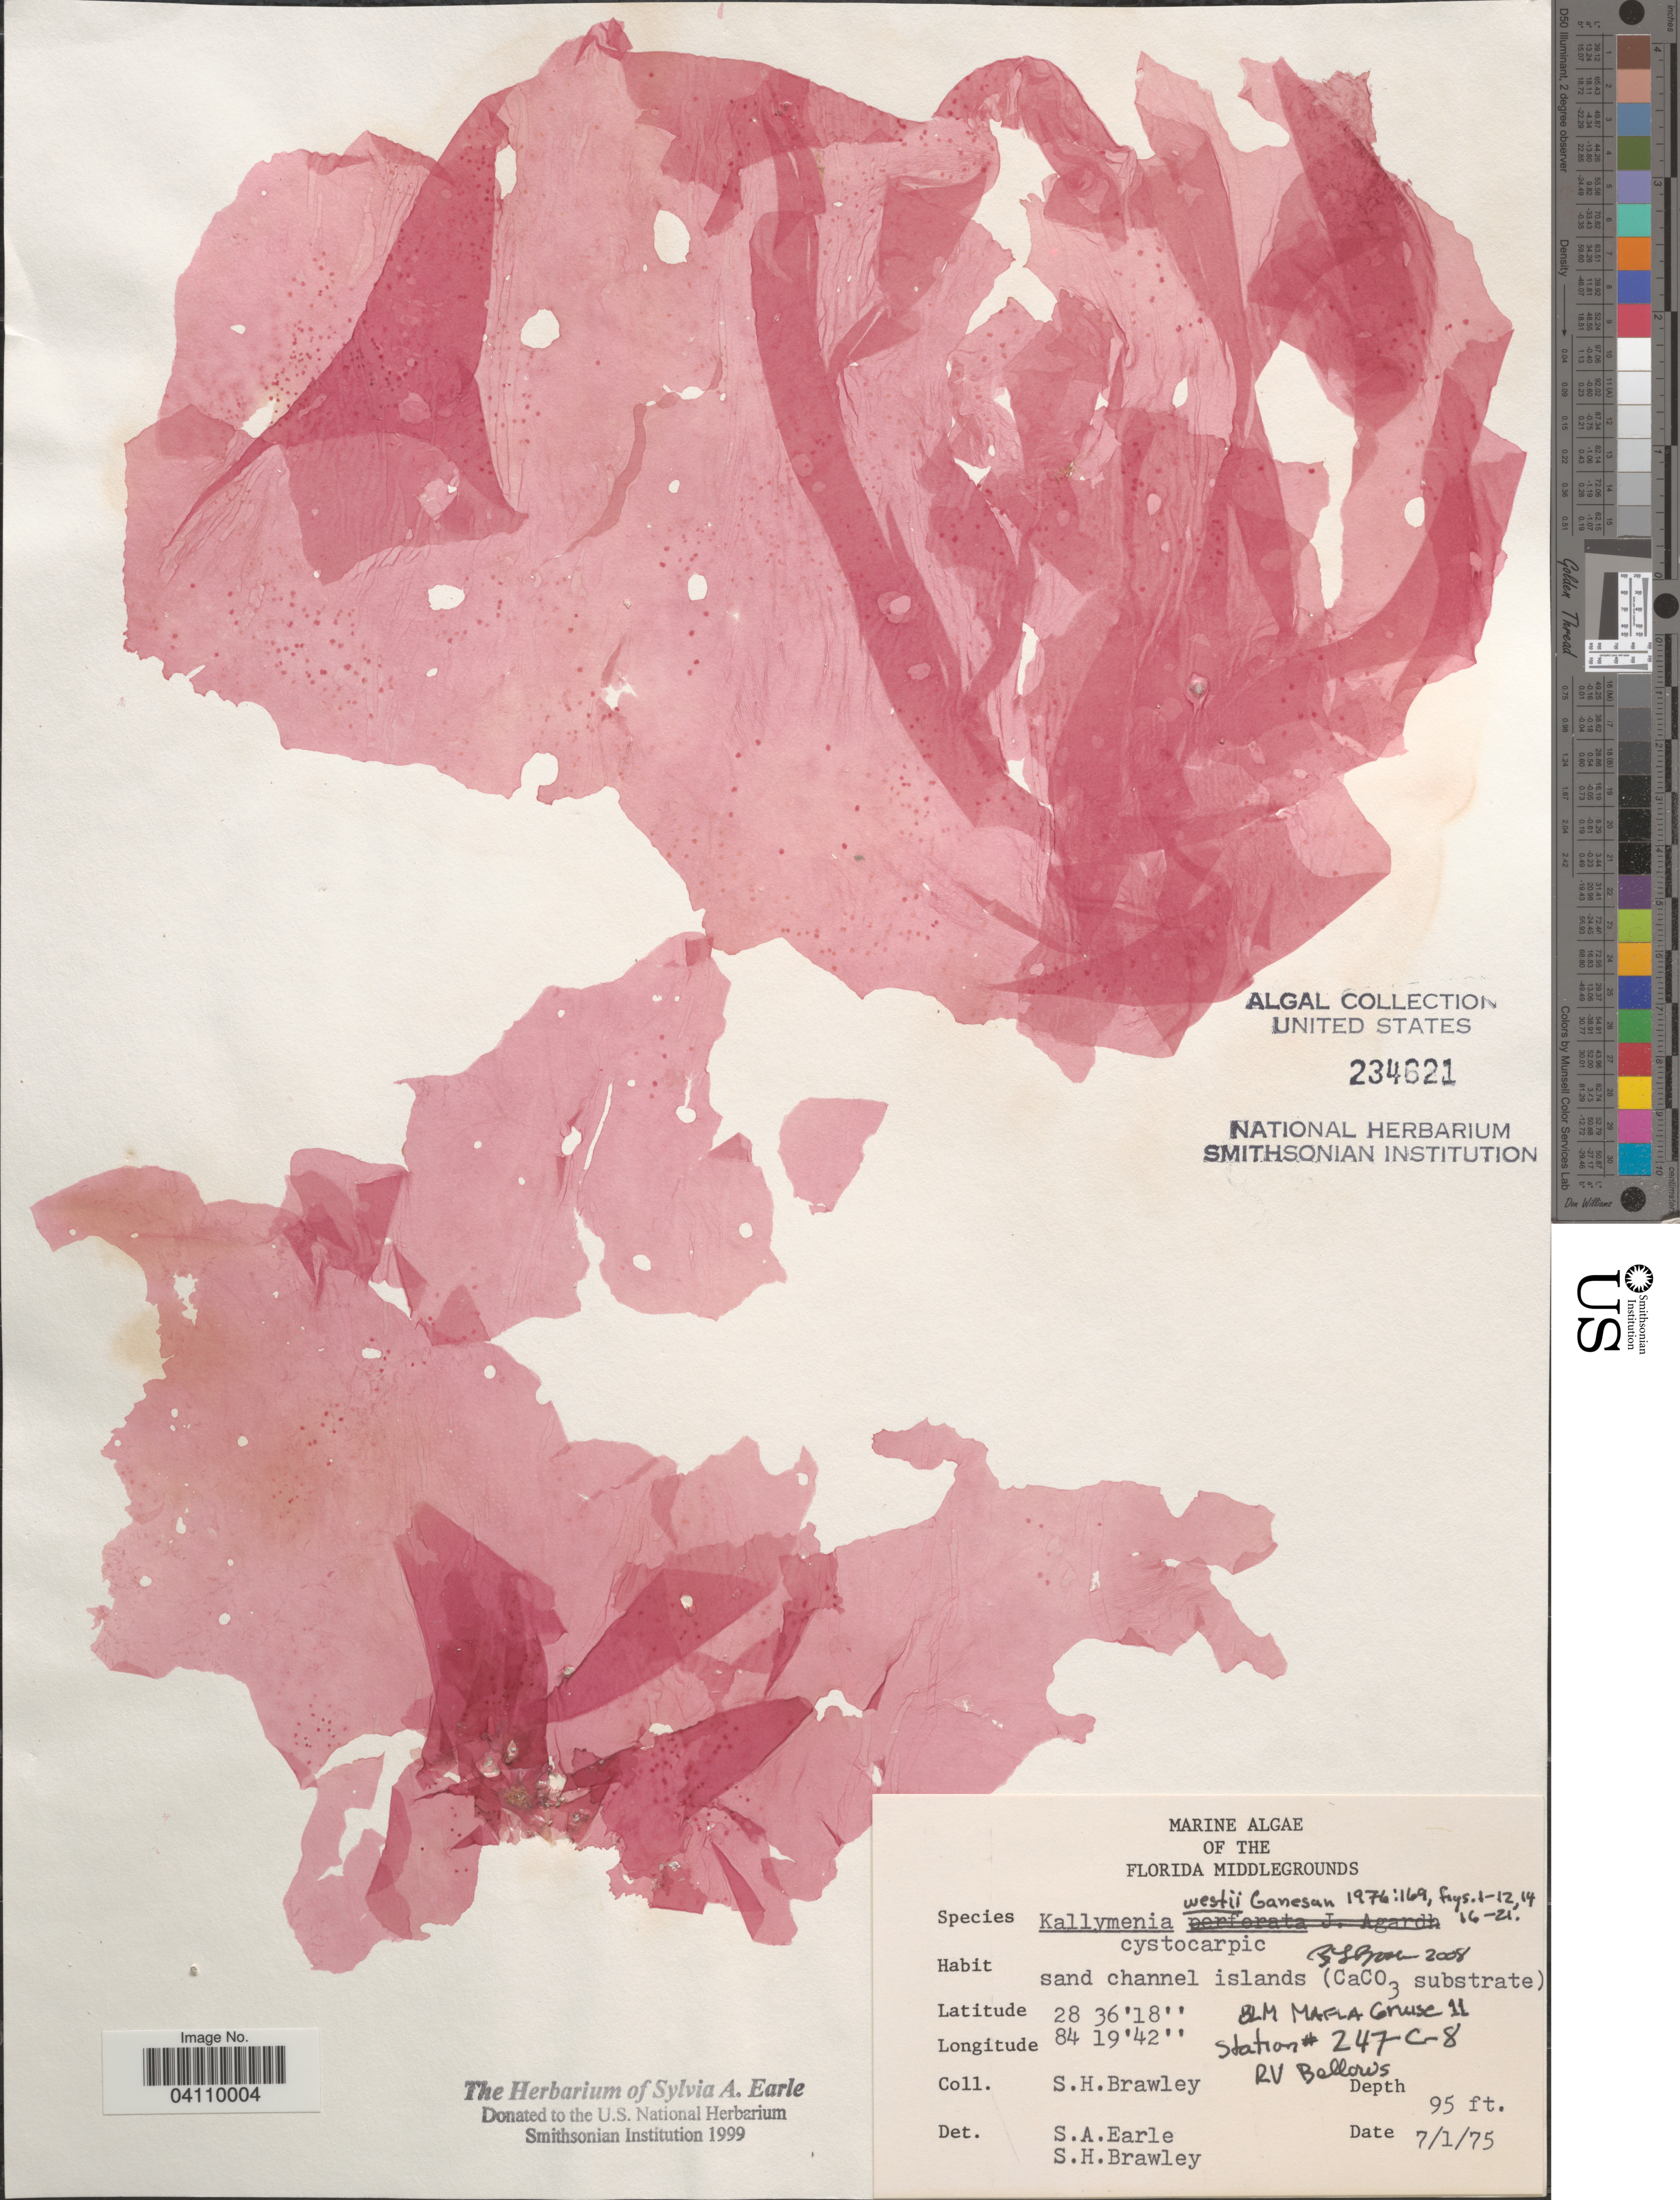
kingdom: Plantae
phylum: Rhodophyta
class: Florideophyceae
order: Gigartinales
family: Kallymeniaceae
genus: Austrokallymenia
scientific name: Austrokallymenia westii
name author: (Ganesan) C.W. Schneid. & G.W. Saunders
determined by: Algae name updating Project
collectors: S. Brawley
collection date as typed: Transcribed d/m/y: 1/7/75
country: United States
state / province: Florida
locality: Florida Middlegrounds. BLM MAFLA Cruise 11. Station# 247 C-8. RV Bellows.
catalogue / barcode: US 234621